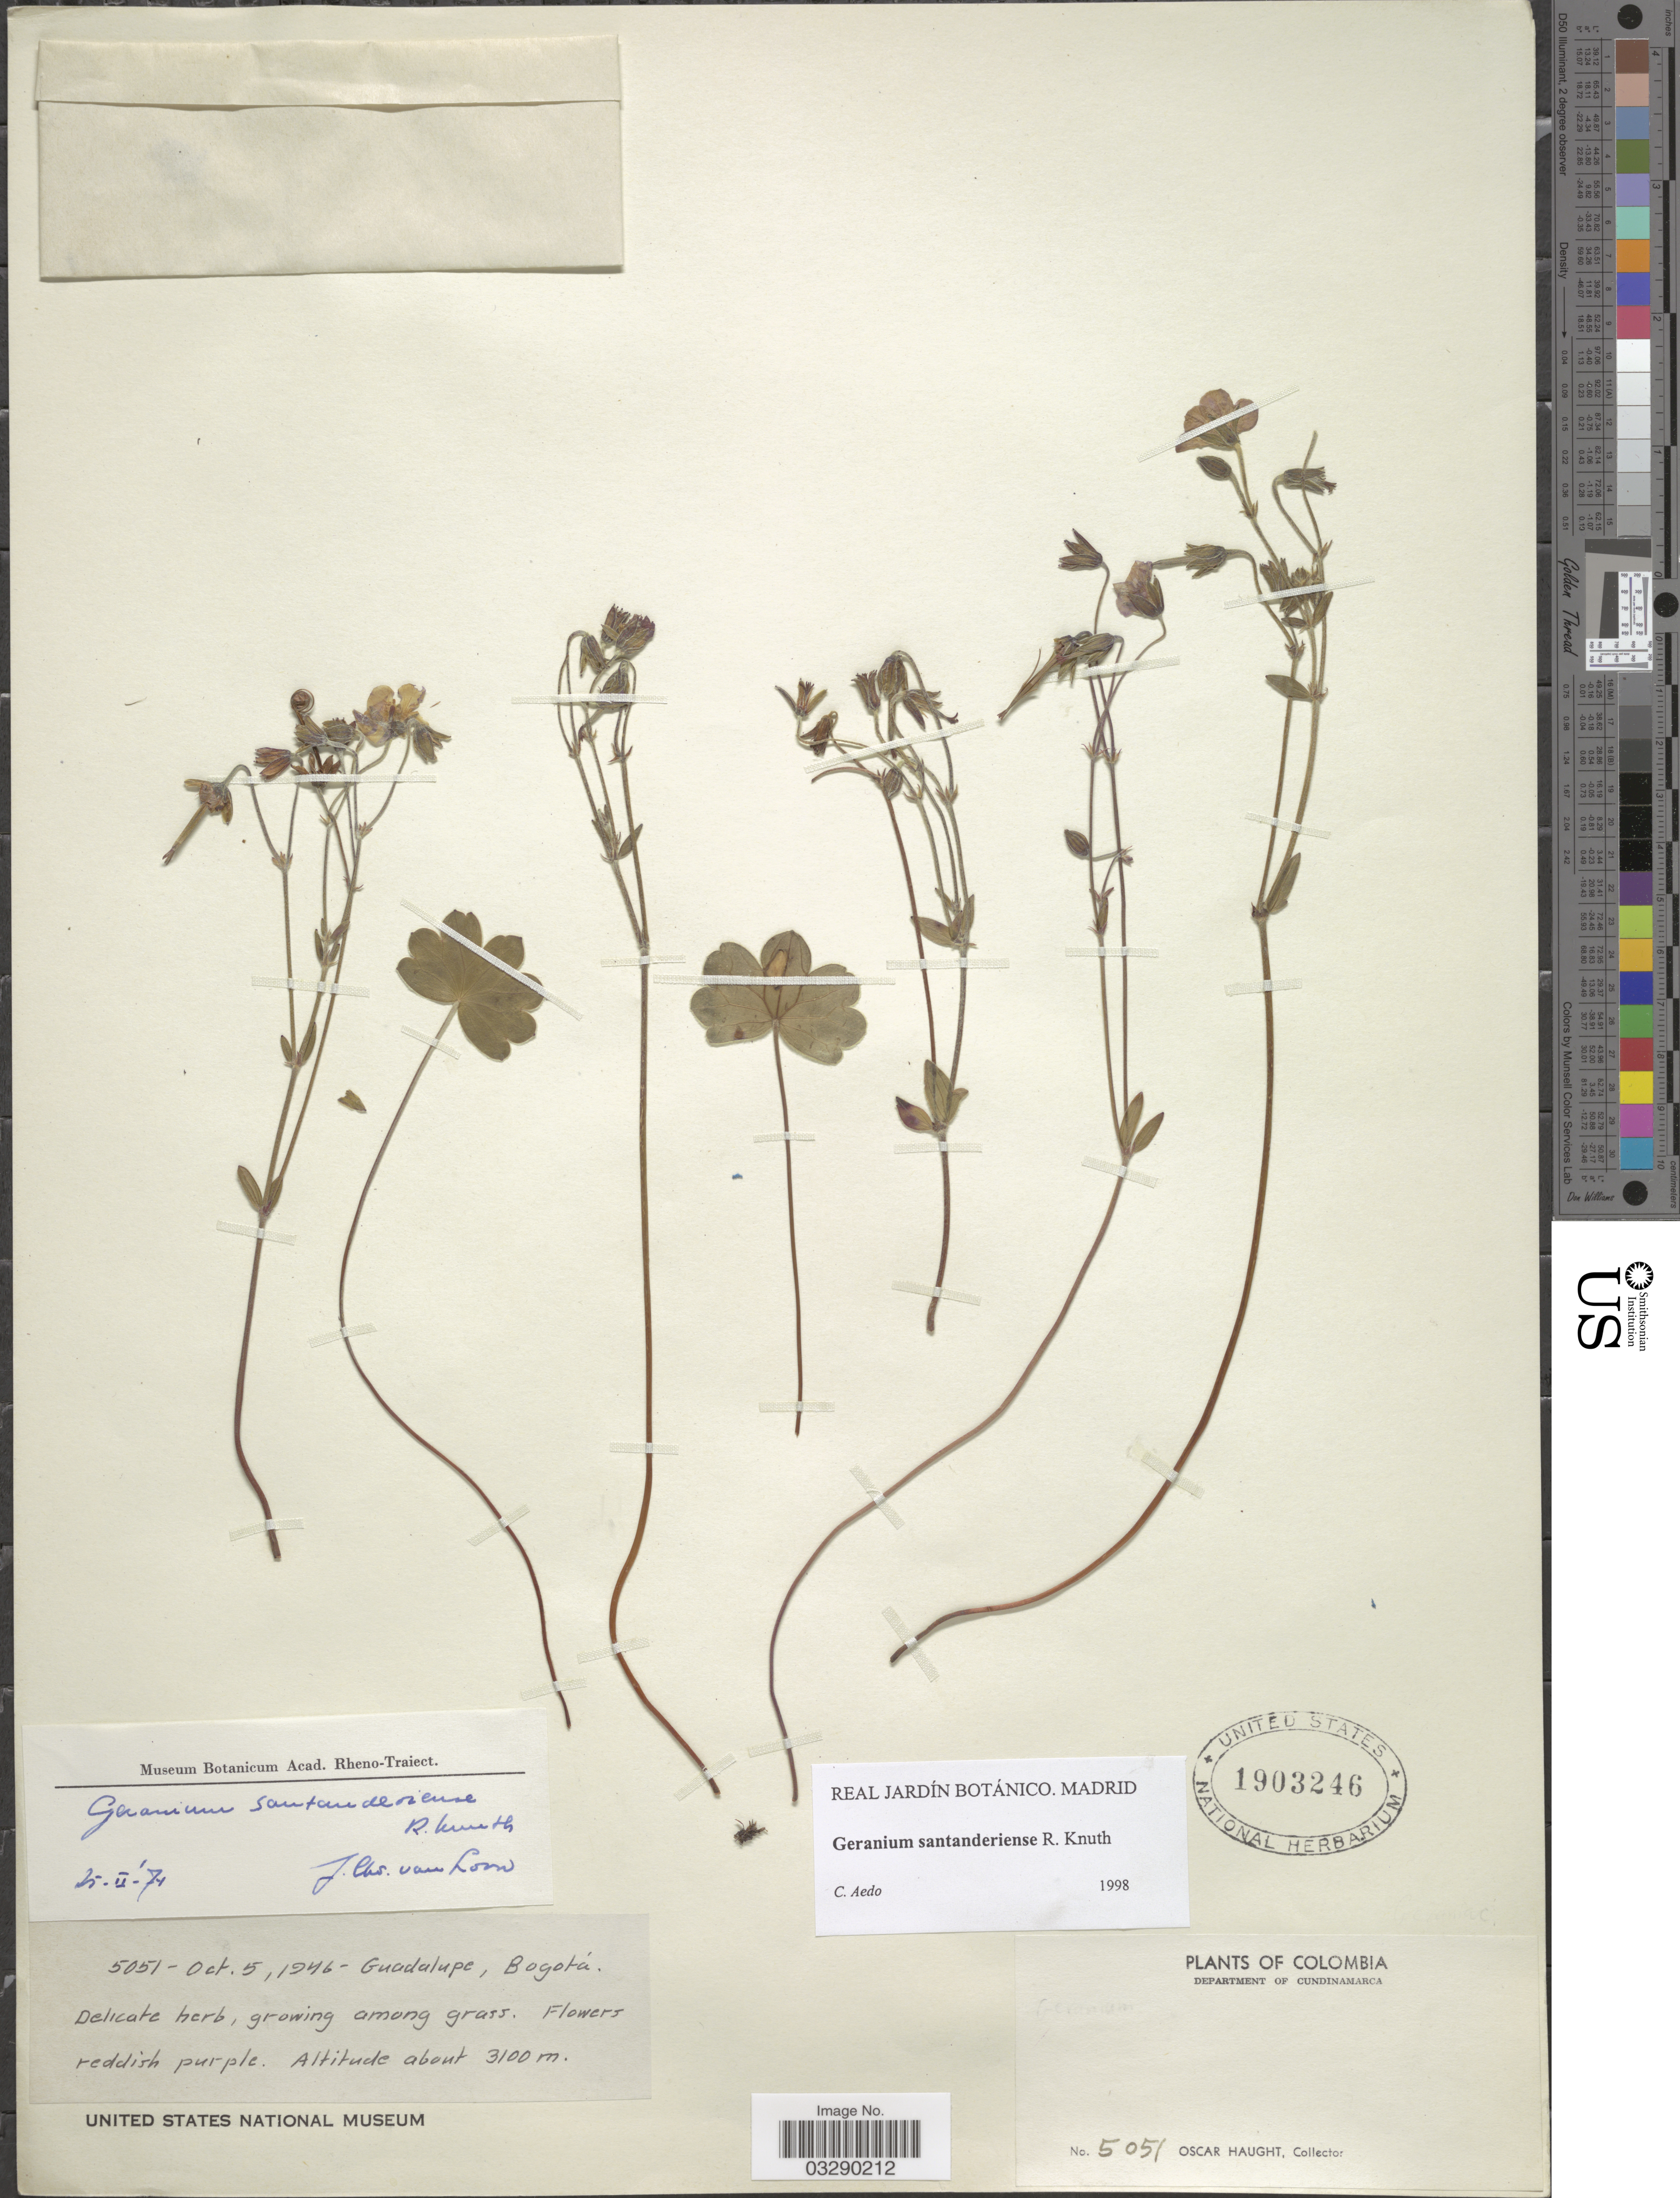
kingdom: Plantae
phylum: Tracheophyta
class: Magnoliopsida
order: Geraniales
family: Geraniaceae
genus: Geranium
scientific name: Geranium santanderiense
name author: R. Knuth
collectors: O. L. Haught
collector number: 5051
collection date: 1946-10-05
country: Colombia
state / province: Cundinamarca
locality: Department of Cundinamarca. Guadalupe, Bogotá.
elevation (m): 3100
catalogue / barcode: US 1903246